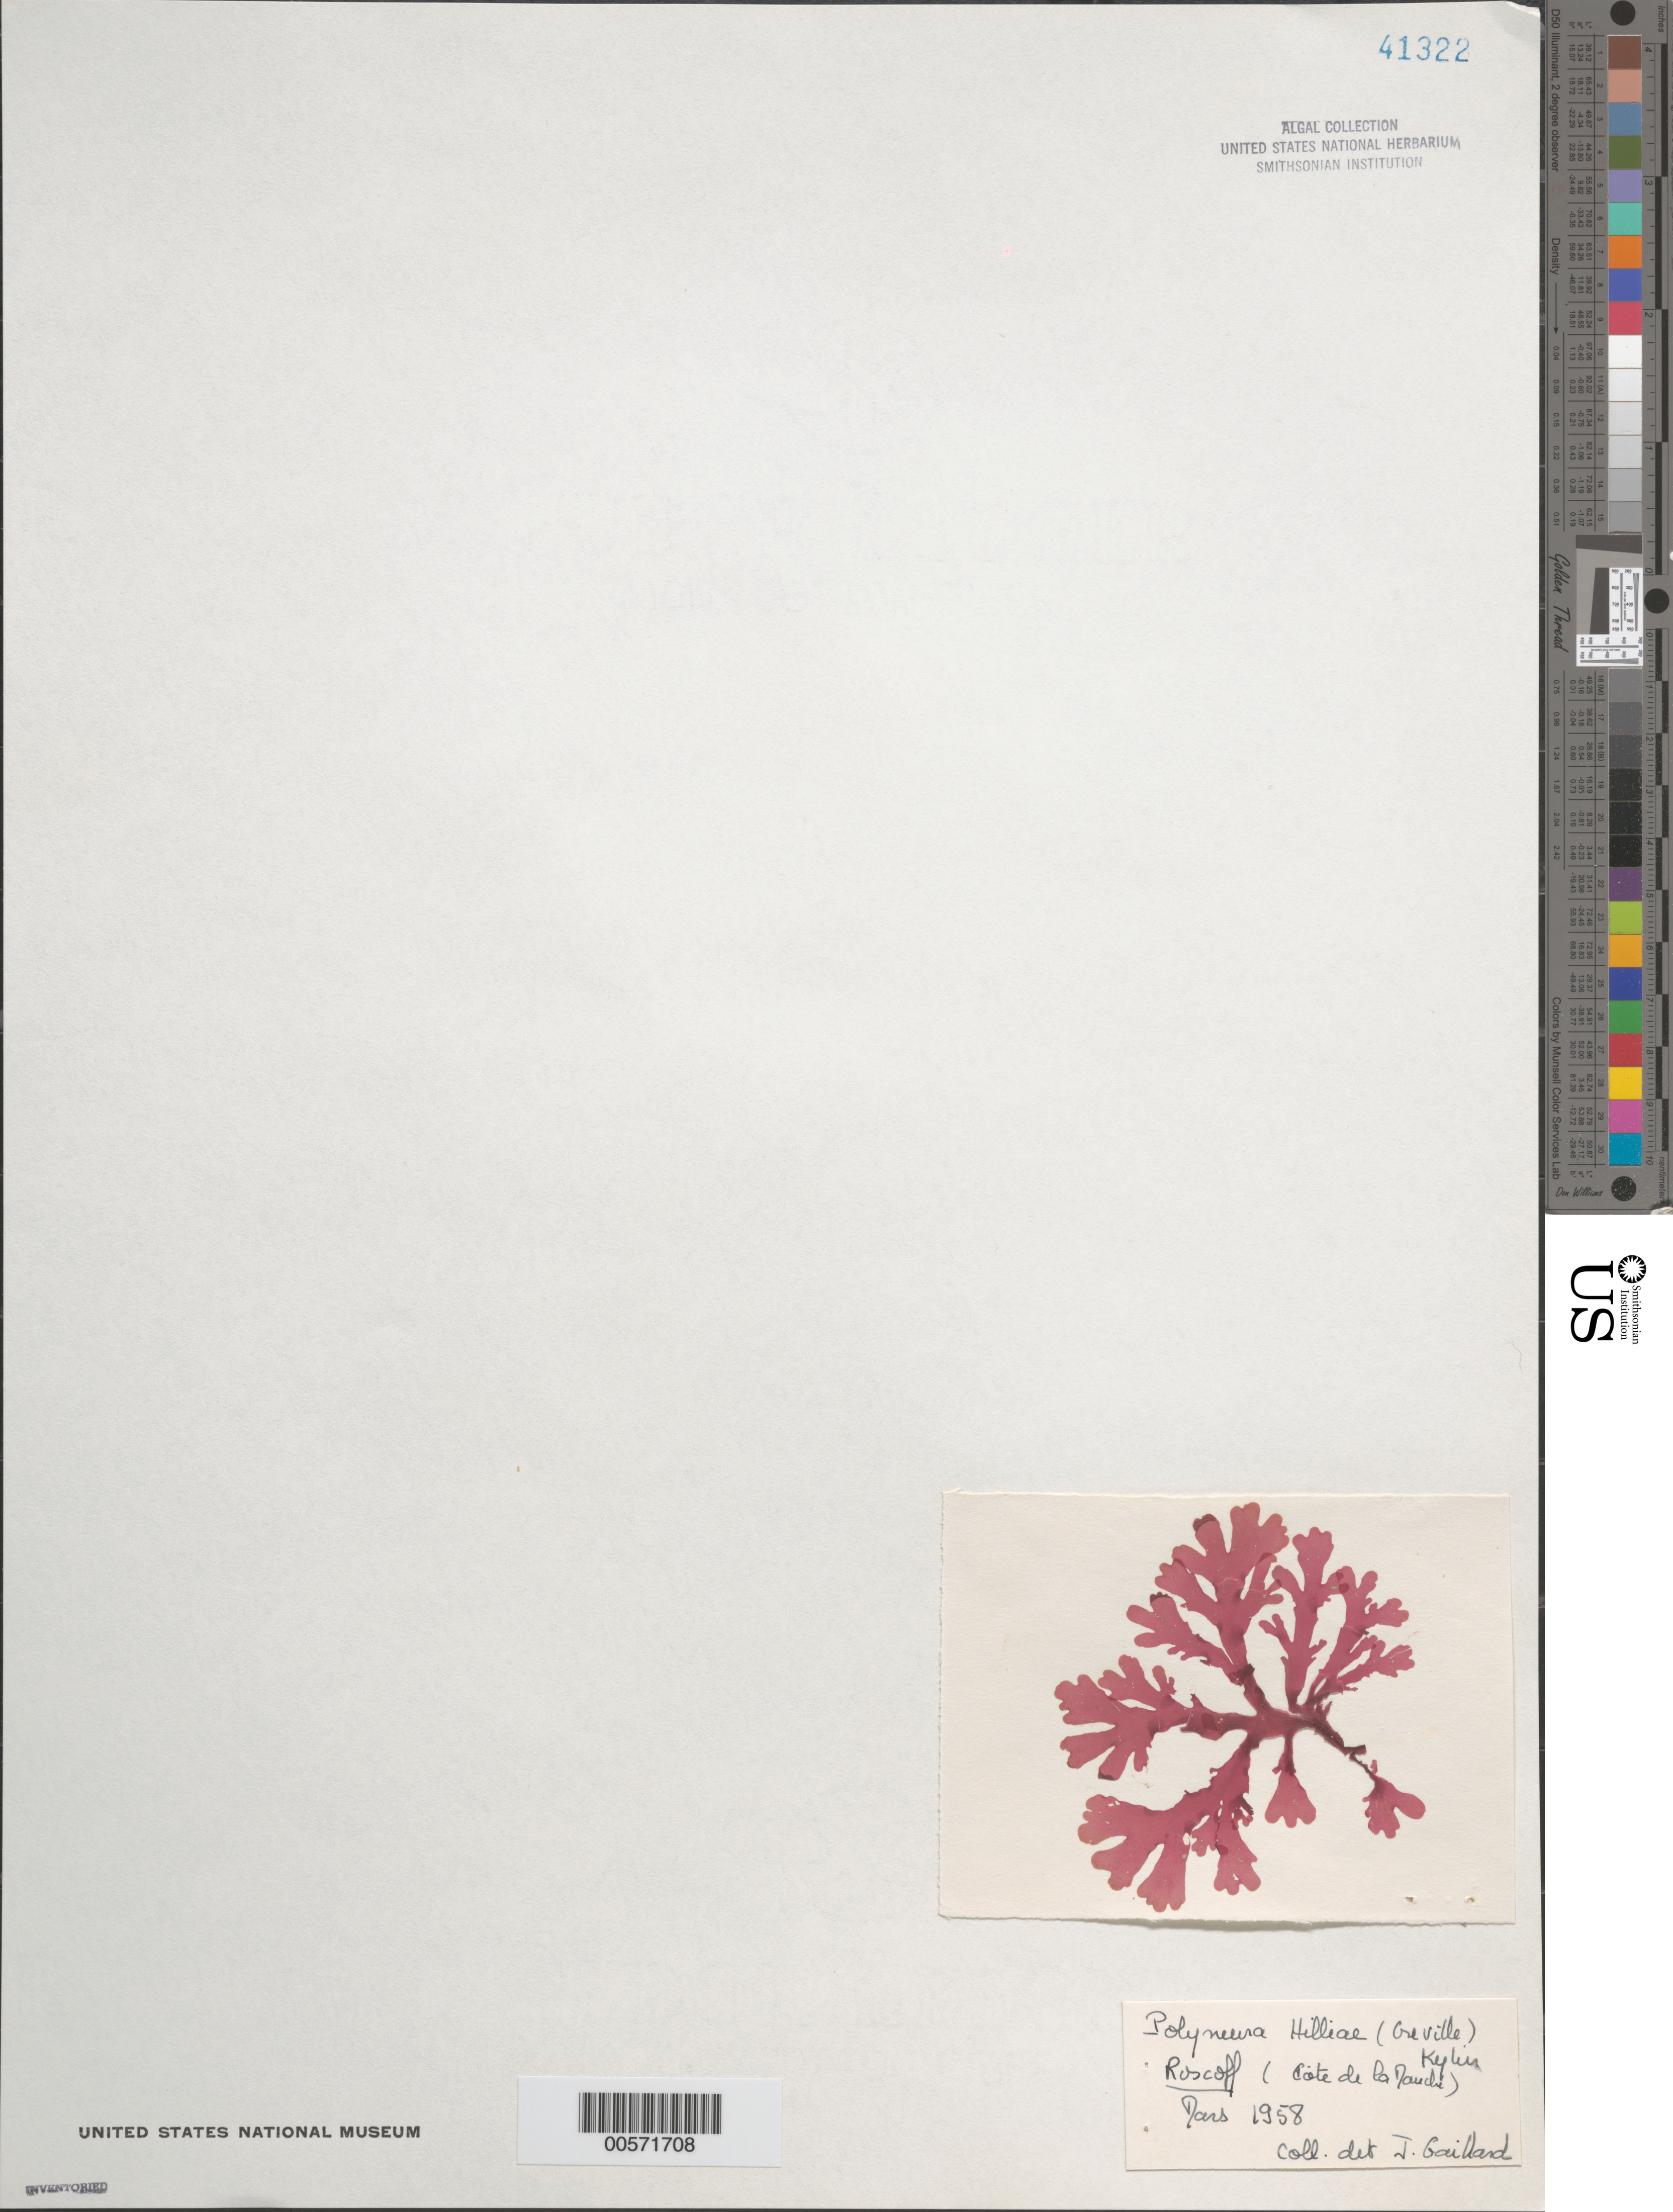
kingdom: Plantae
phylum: Rhodophyta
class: Florideophyceae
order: Ceramiales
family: Delesseriaceae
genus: Polyneura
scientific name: Polyneura bonnemaisonii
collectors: J. Gaillard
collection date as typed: Mar 1958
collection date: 1958-03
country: France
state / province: Bretagne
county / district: Finistère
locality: Roscoff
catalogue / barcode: US 41322